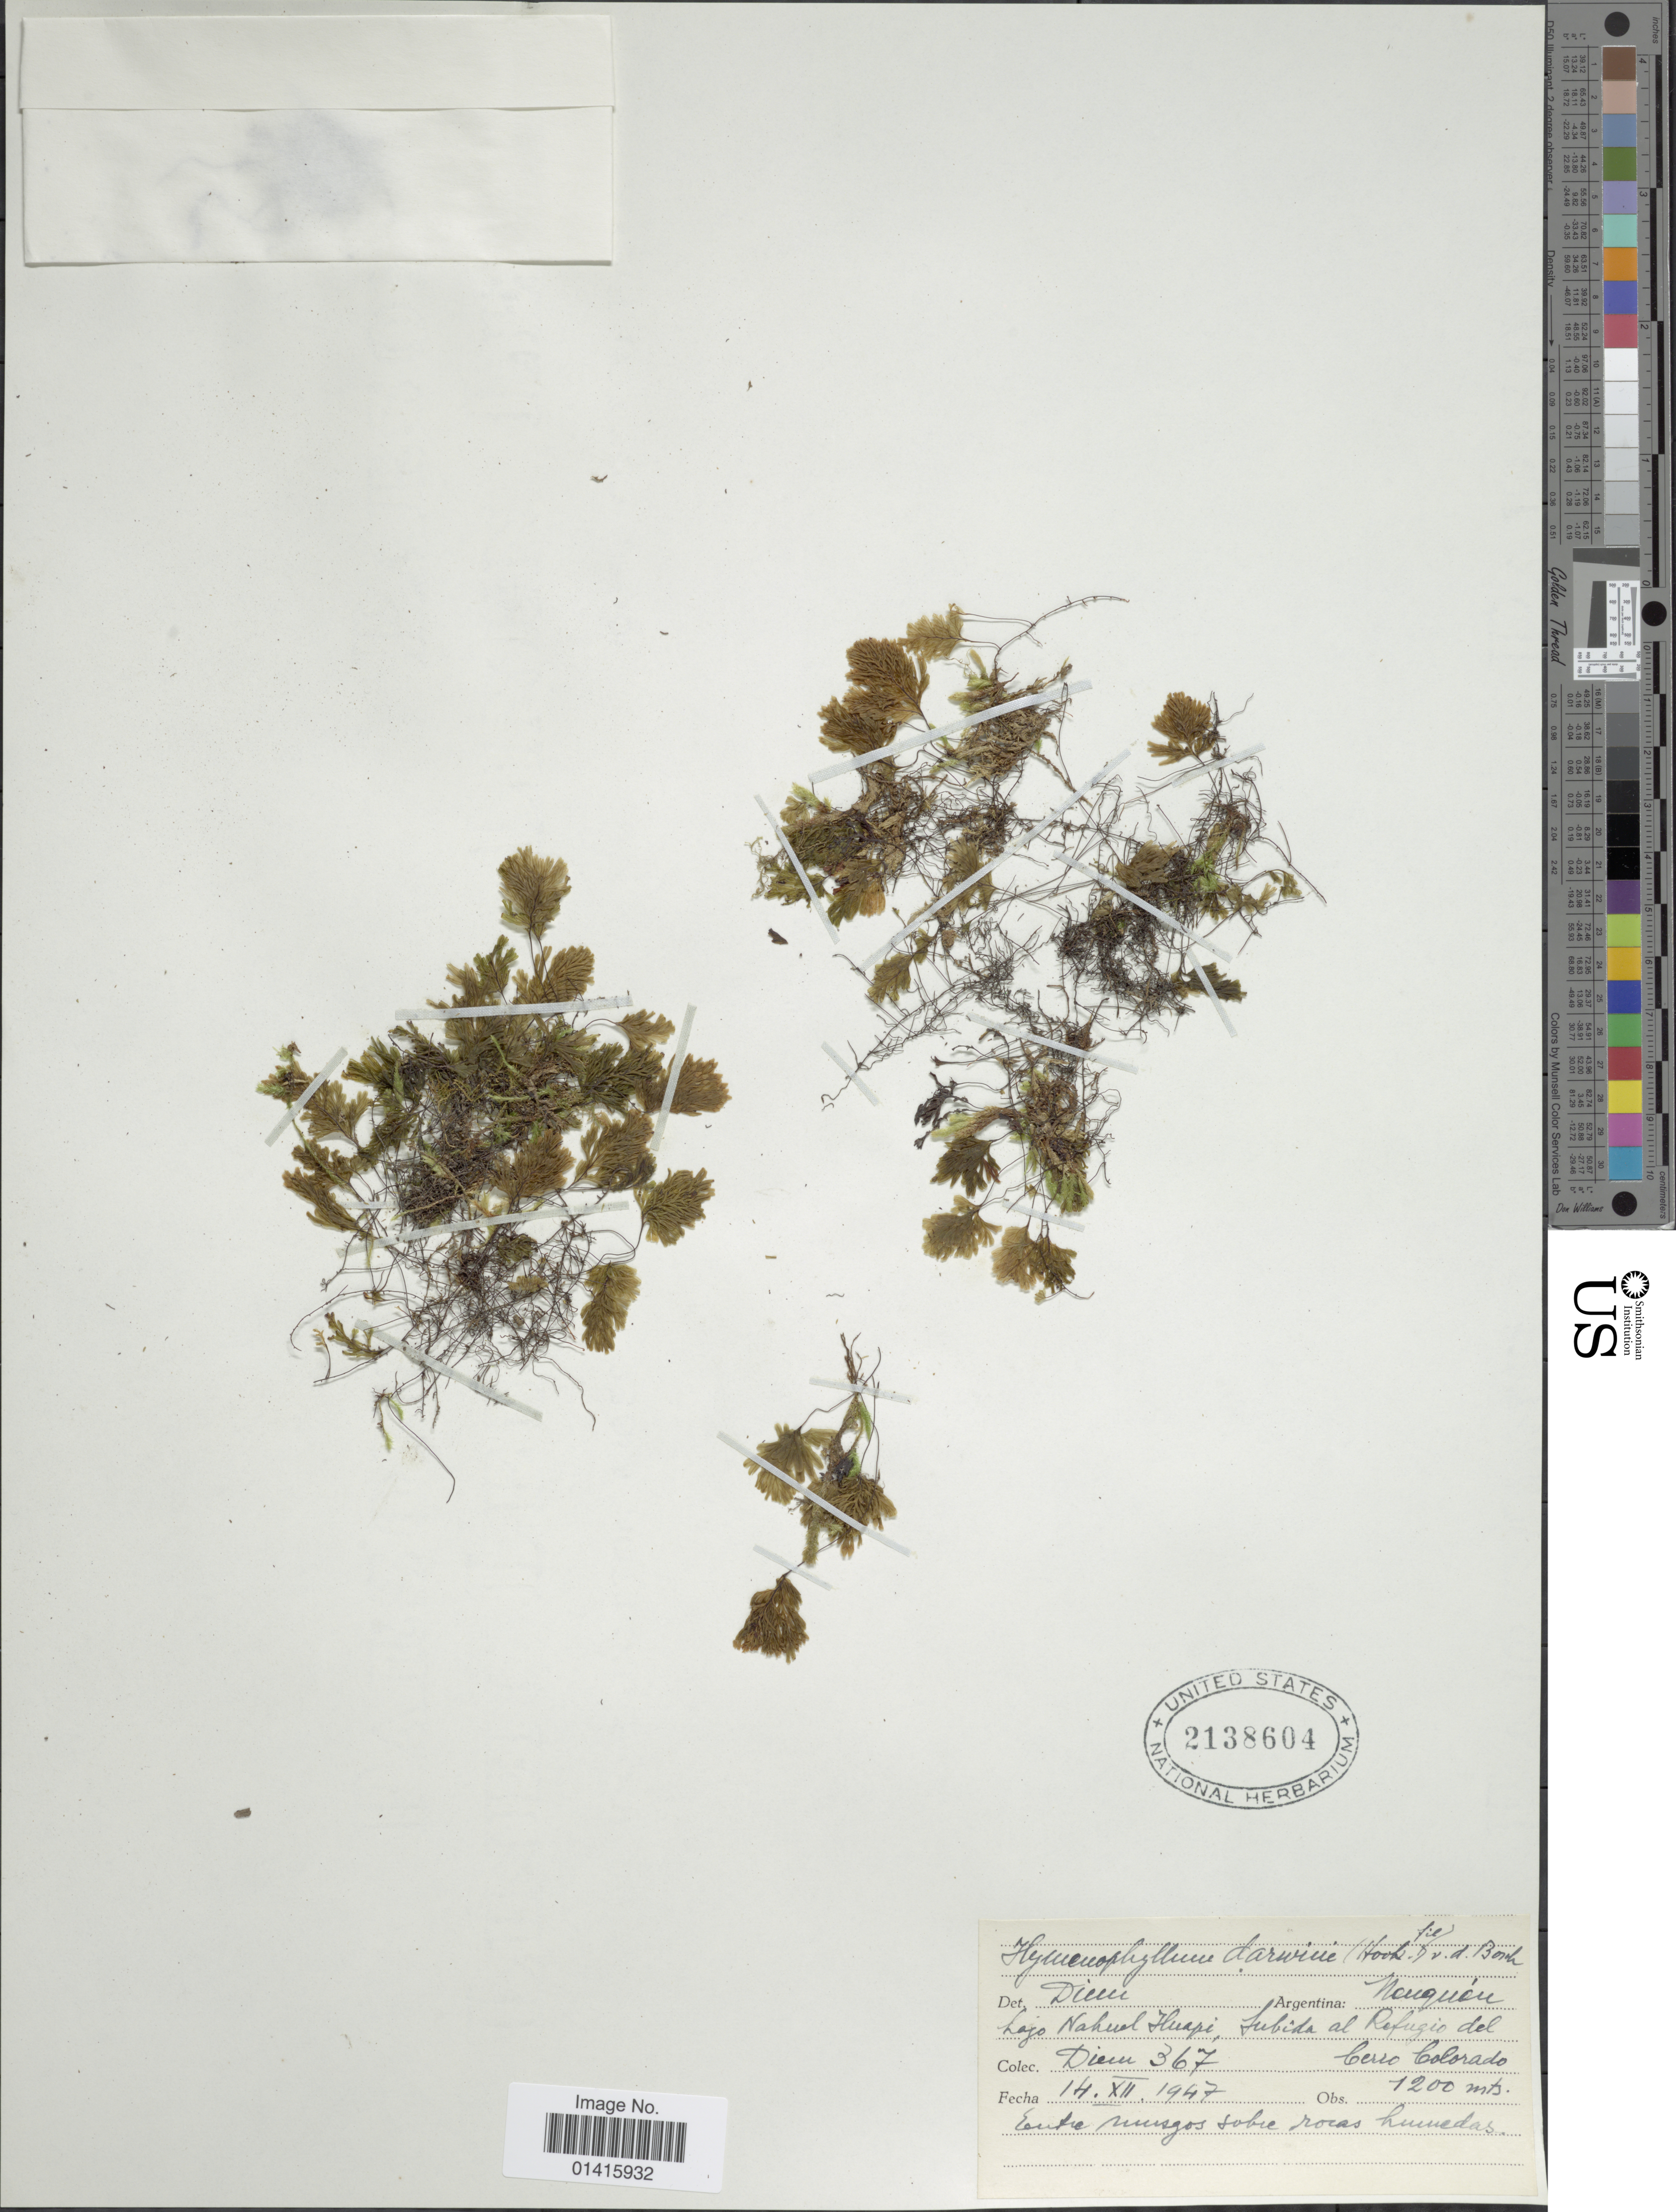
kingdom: Plantae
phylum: Tracheophyta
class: Polypodiopsida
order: Hymenophyllales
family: Hymenophyllaceae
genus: Hymenophyllum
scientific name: Hymenophyllum darwinii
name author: Hook. f.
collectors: Diem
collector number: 367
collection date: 1947-12-14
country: Argentina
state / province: Neuquen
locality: Argentina Neuquén, Lago Nahud Huapi, Subida al Refugio del cerro Colorado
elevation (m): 1200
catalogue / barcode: US 2138604